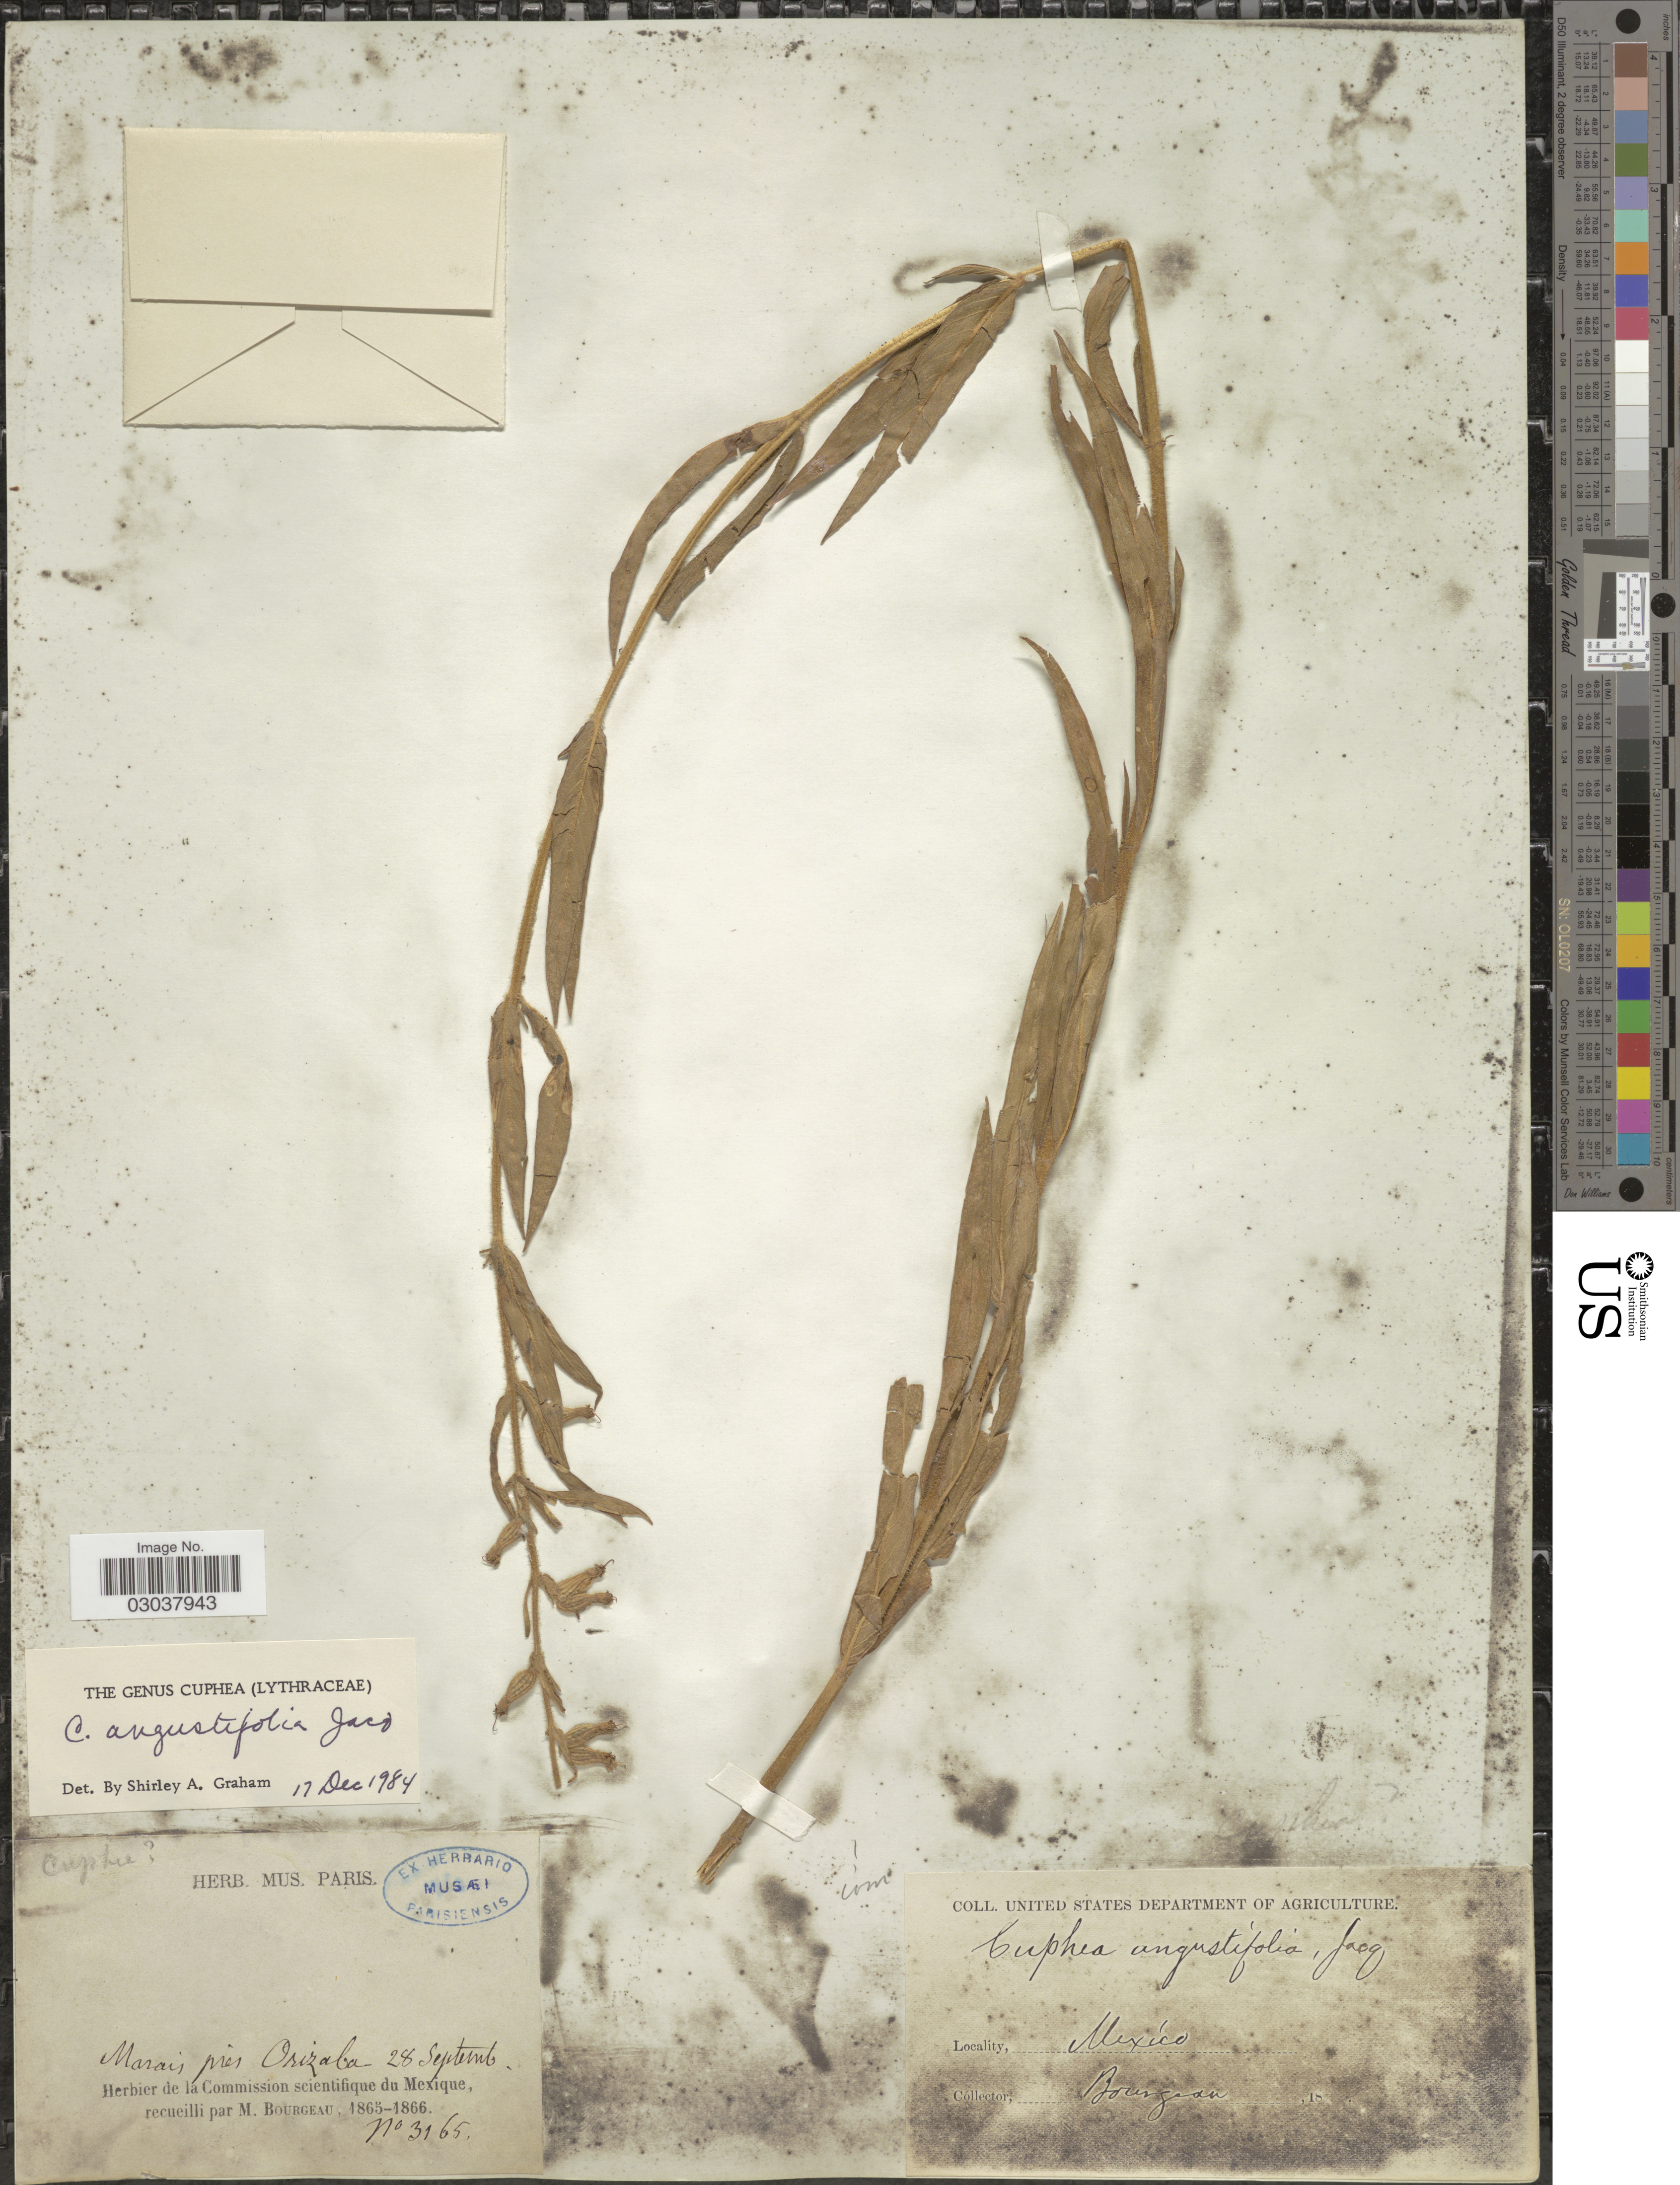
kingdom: Plantae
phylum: Tracheophyta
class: Magnoliopsida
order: Myrtales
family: Lythraceae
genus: Cuphea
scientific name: Cuphea angustifolia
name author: Jacq. ex Koehne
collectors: M. Bourgeau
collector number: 3165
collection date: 1865-09-28/1866-09-28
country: Mexico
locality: Marais près Orizaba.